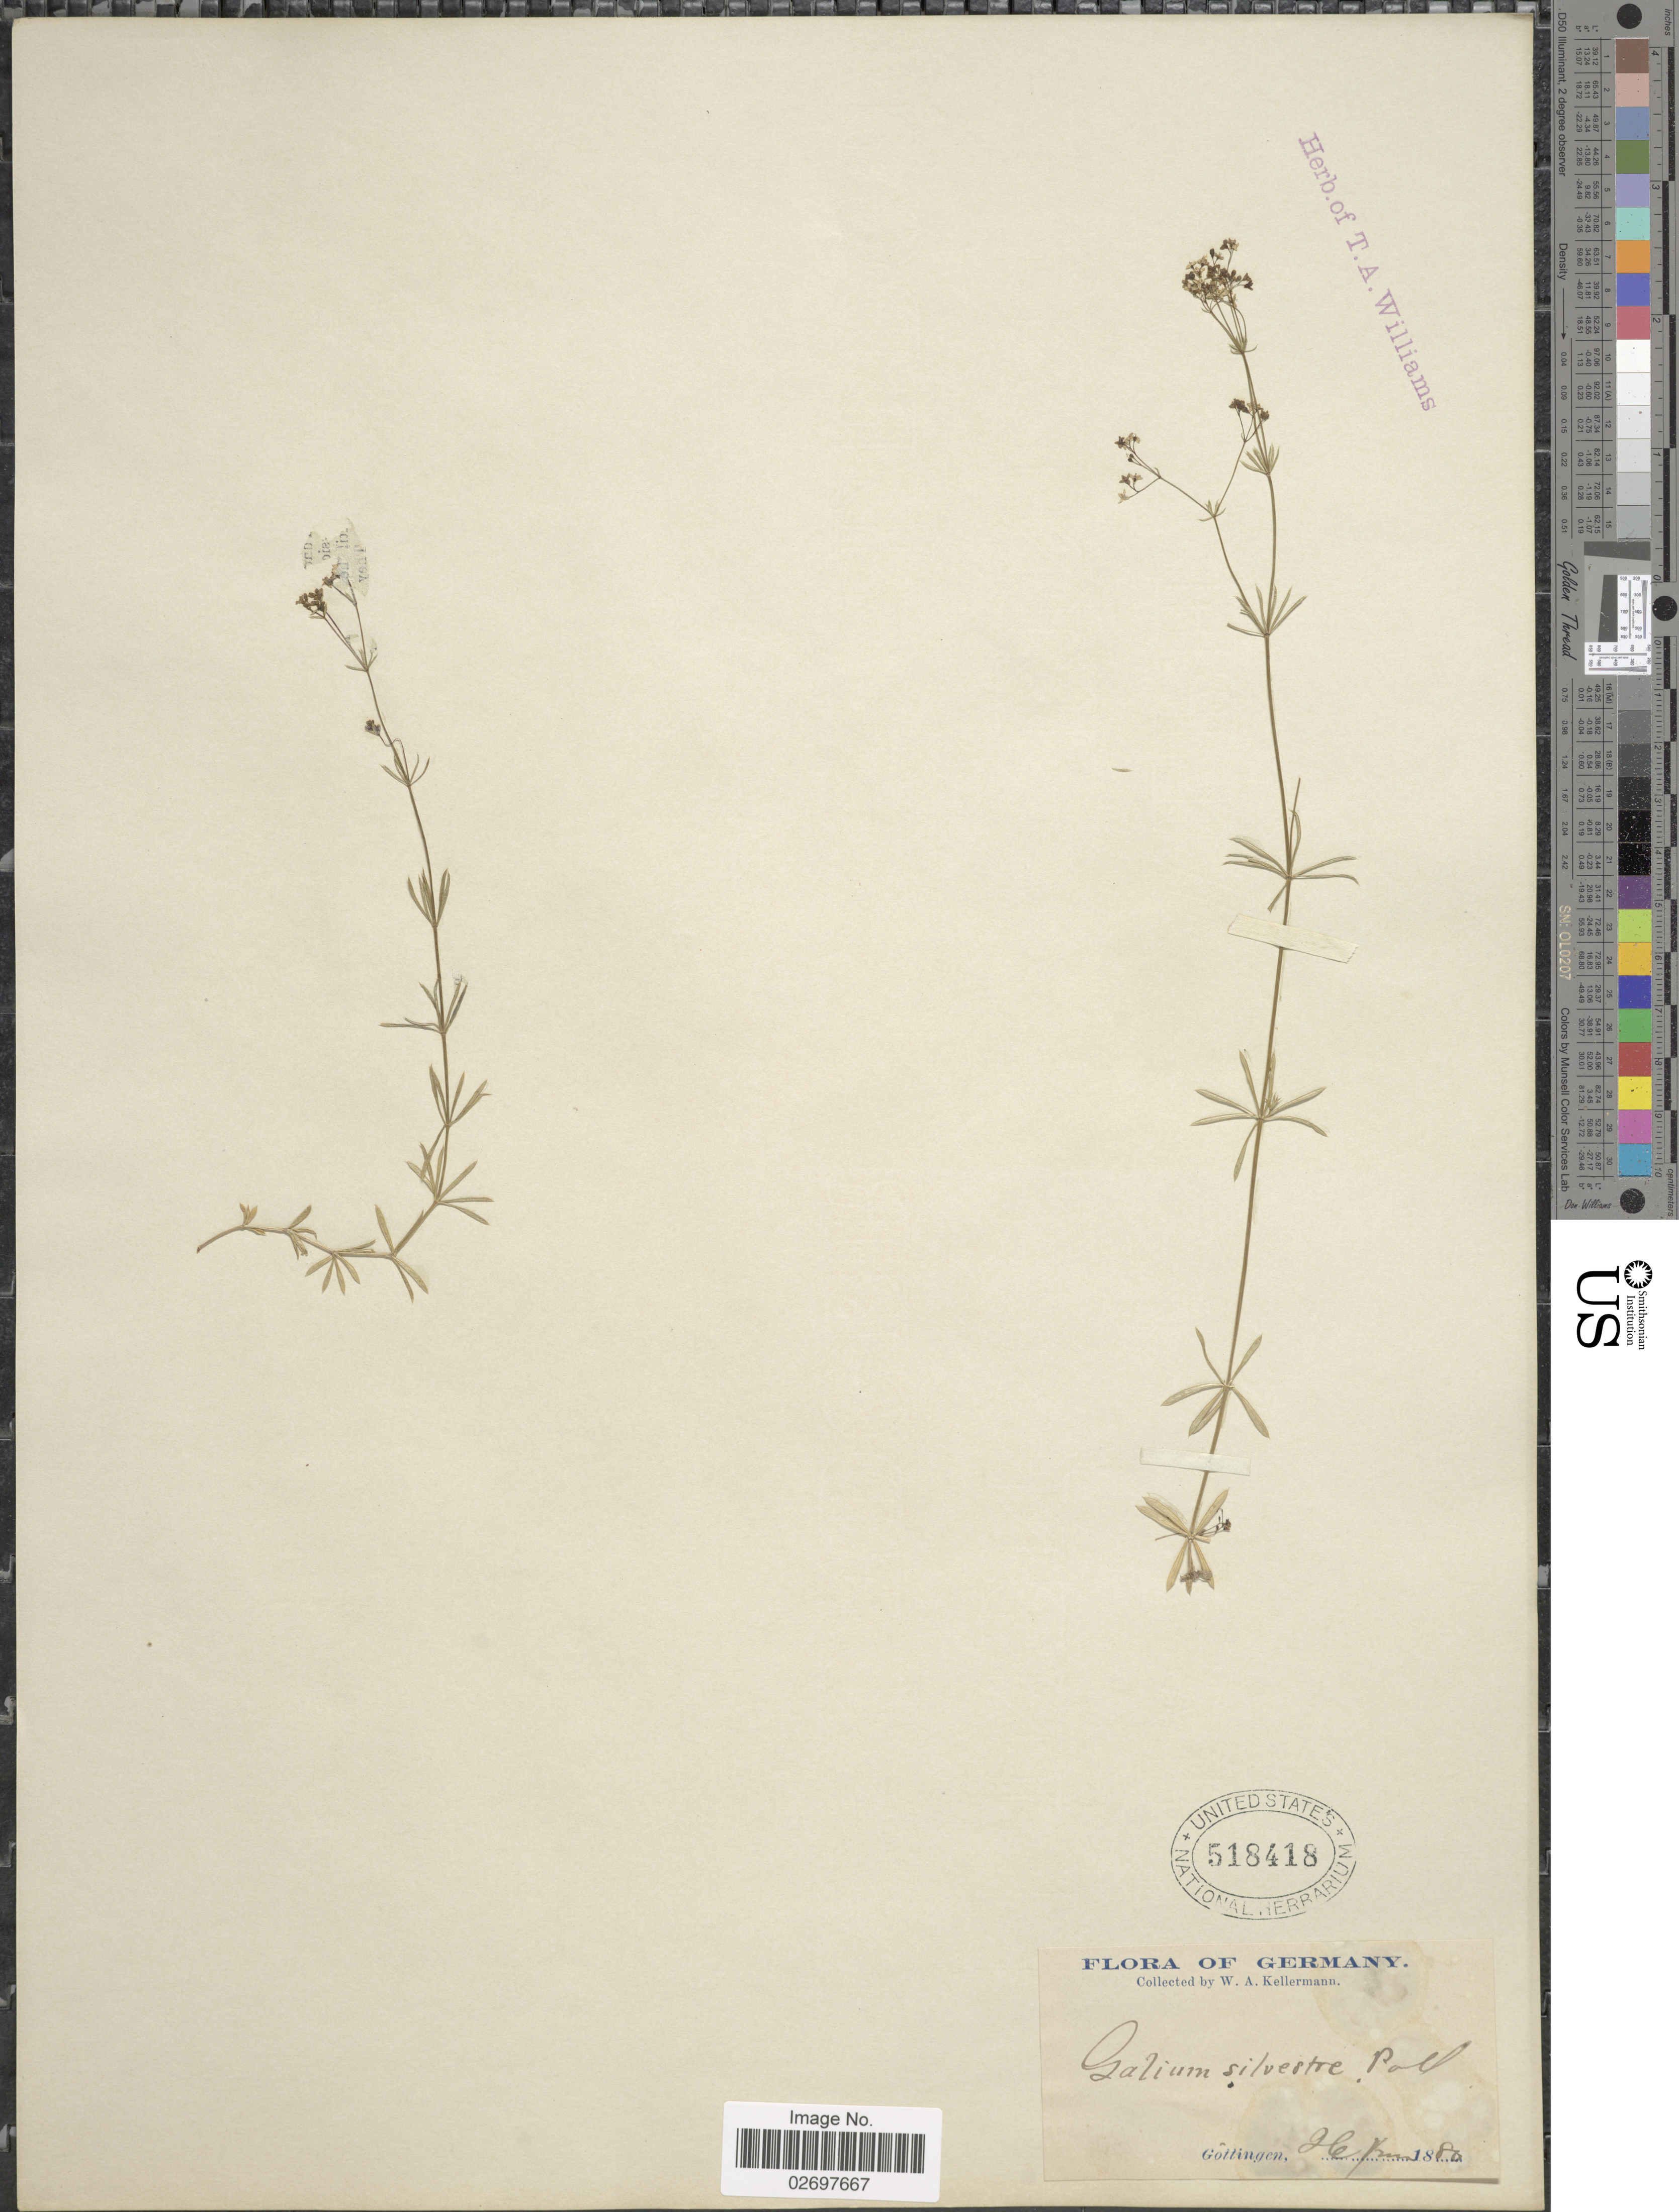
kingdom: Plantae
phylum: Tracheophyta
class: Magnoliopsida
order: Gentianales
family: Rubiaceae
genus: Galium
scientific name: Galium sylvestre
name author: Scop.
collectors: W. A. Kellermann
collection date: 1880-06-26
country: Germany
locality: Germany, Gottingen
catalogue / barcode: US 518418